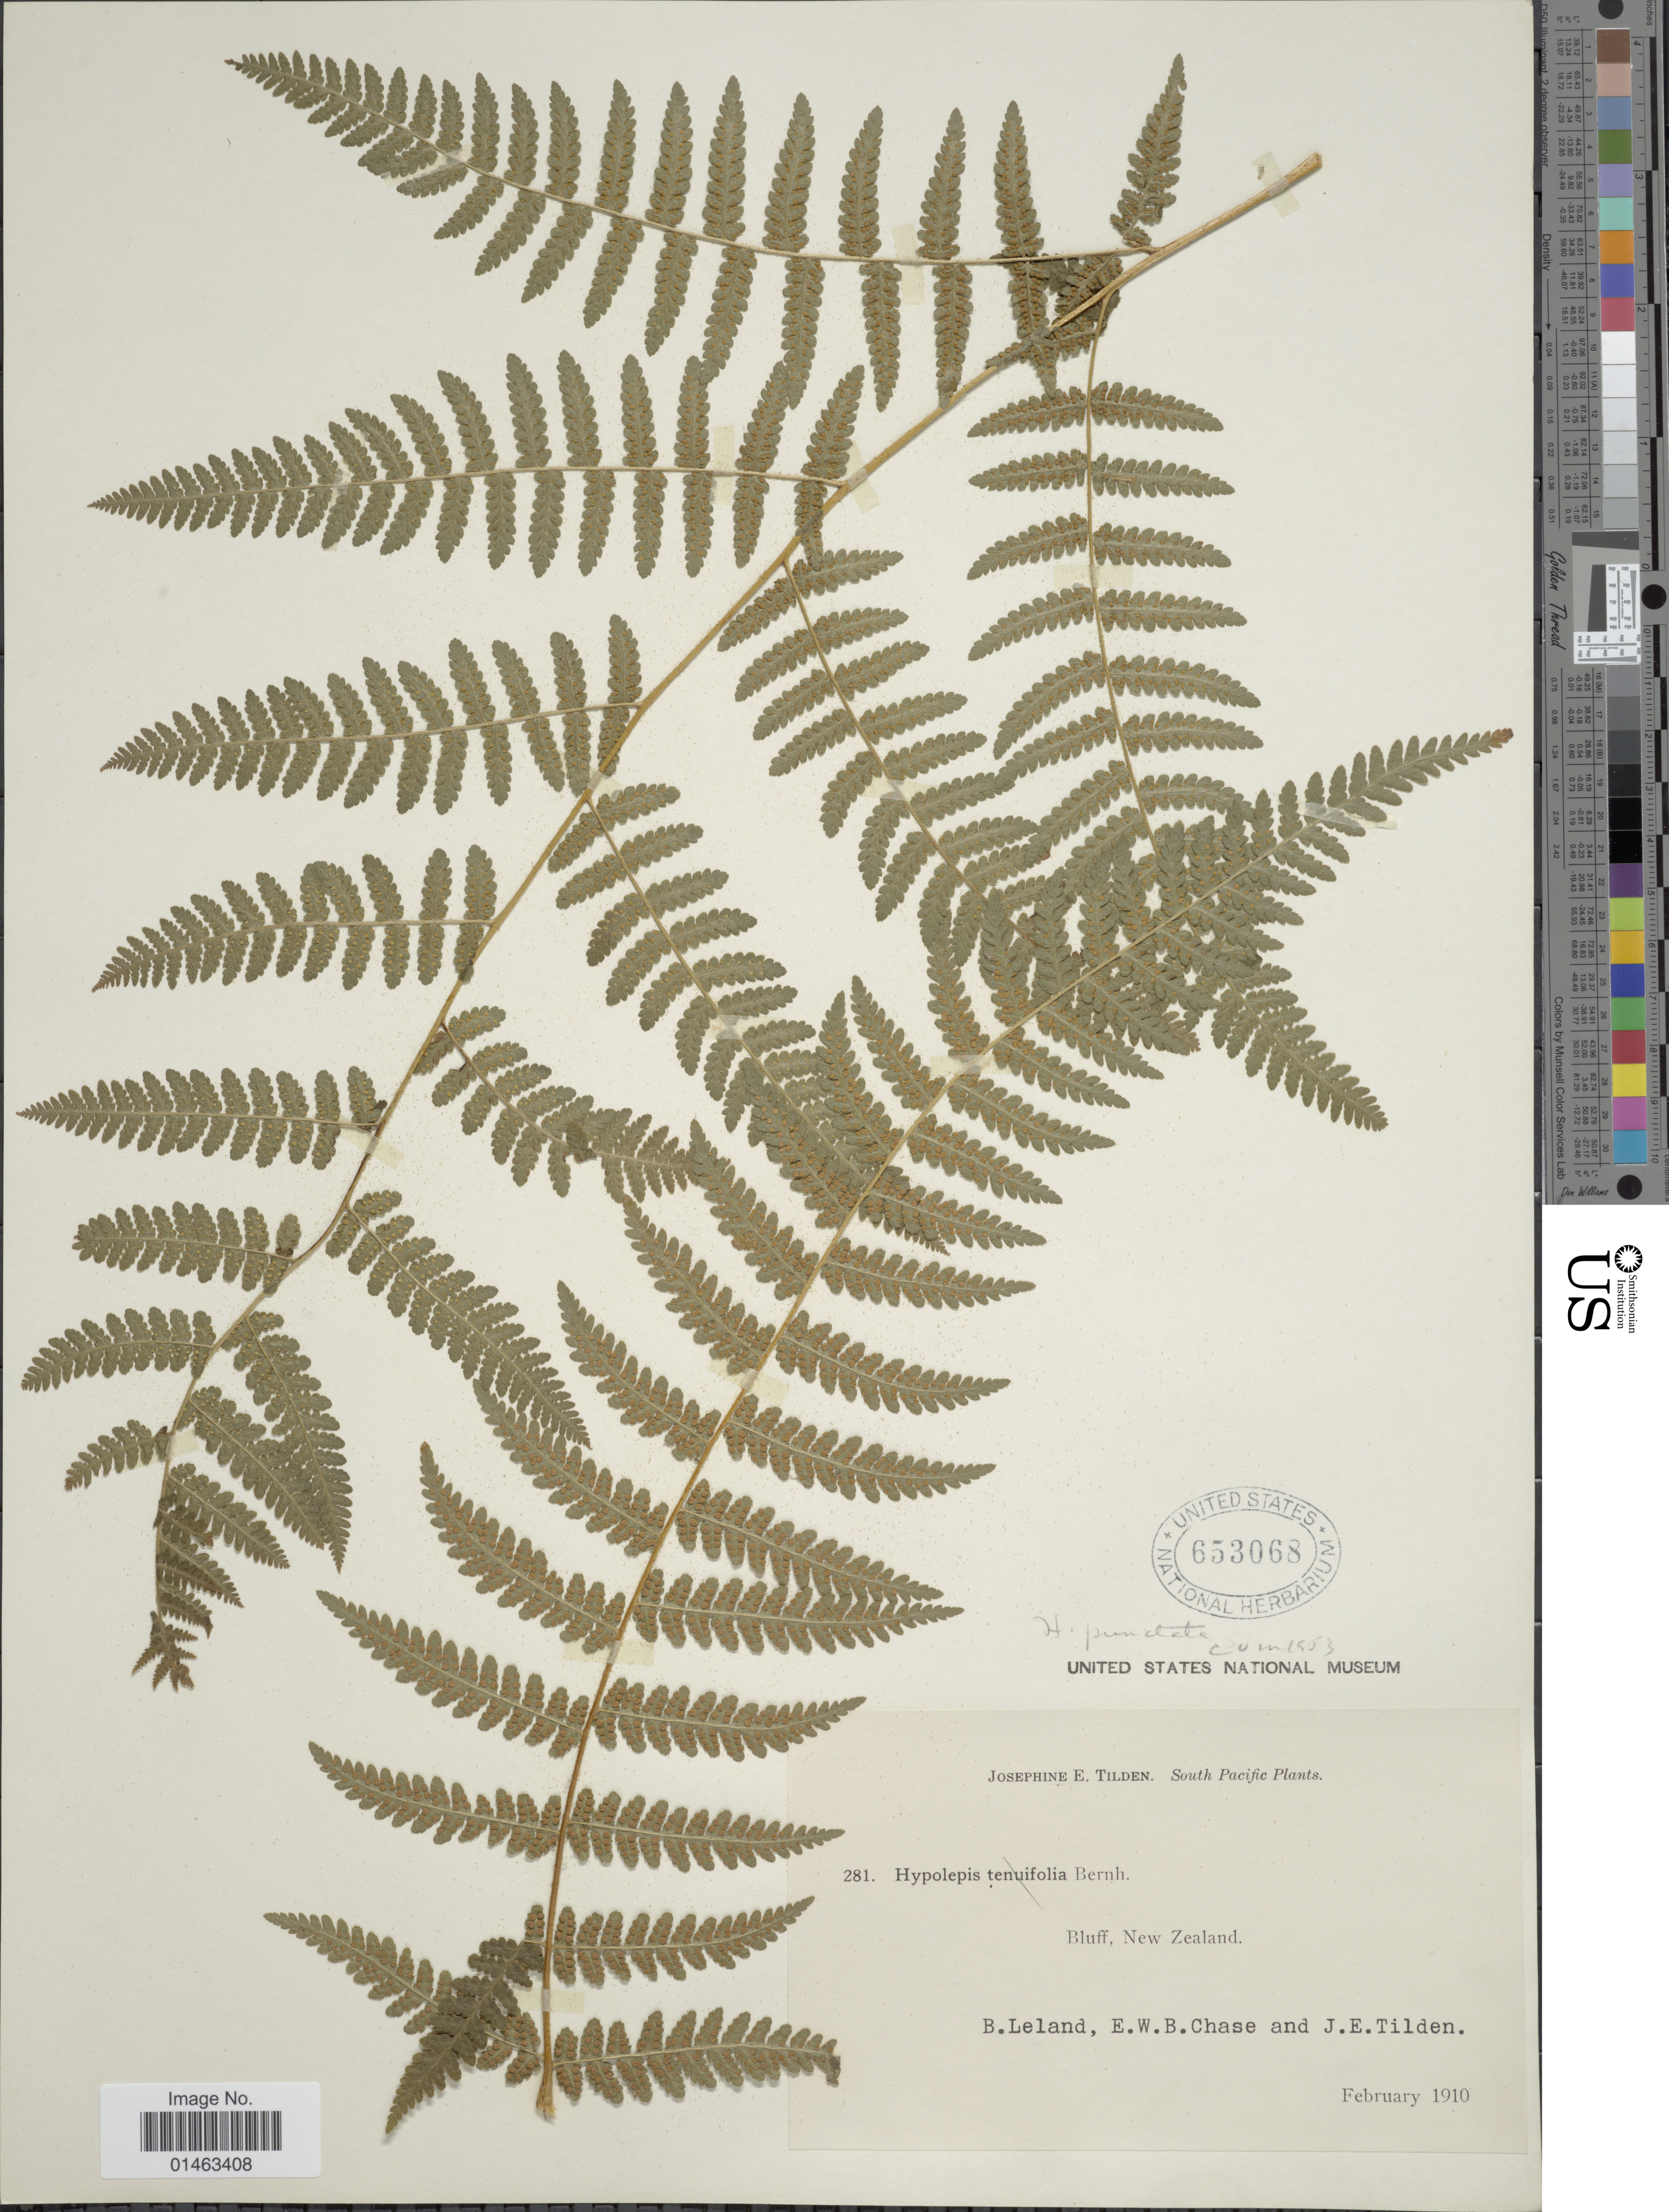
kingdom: Plantae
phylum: Tracheophyta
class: Polypodiopsida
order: Polypodiales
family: Dennstaedtiaceae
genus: Hypolepis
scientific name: Hypolepis ambigua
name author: (A.J. Richards) Brownsey & Chinnock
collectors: B. Leland, E. W. Chase & J. E. Tilden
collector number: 281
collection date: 1910-02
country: New Zealand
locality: South Pacific, Bluff, New Zealand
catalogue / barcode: US 653068